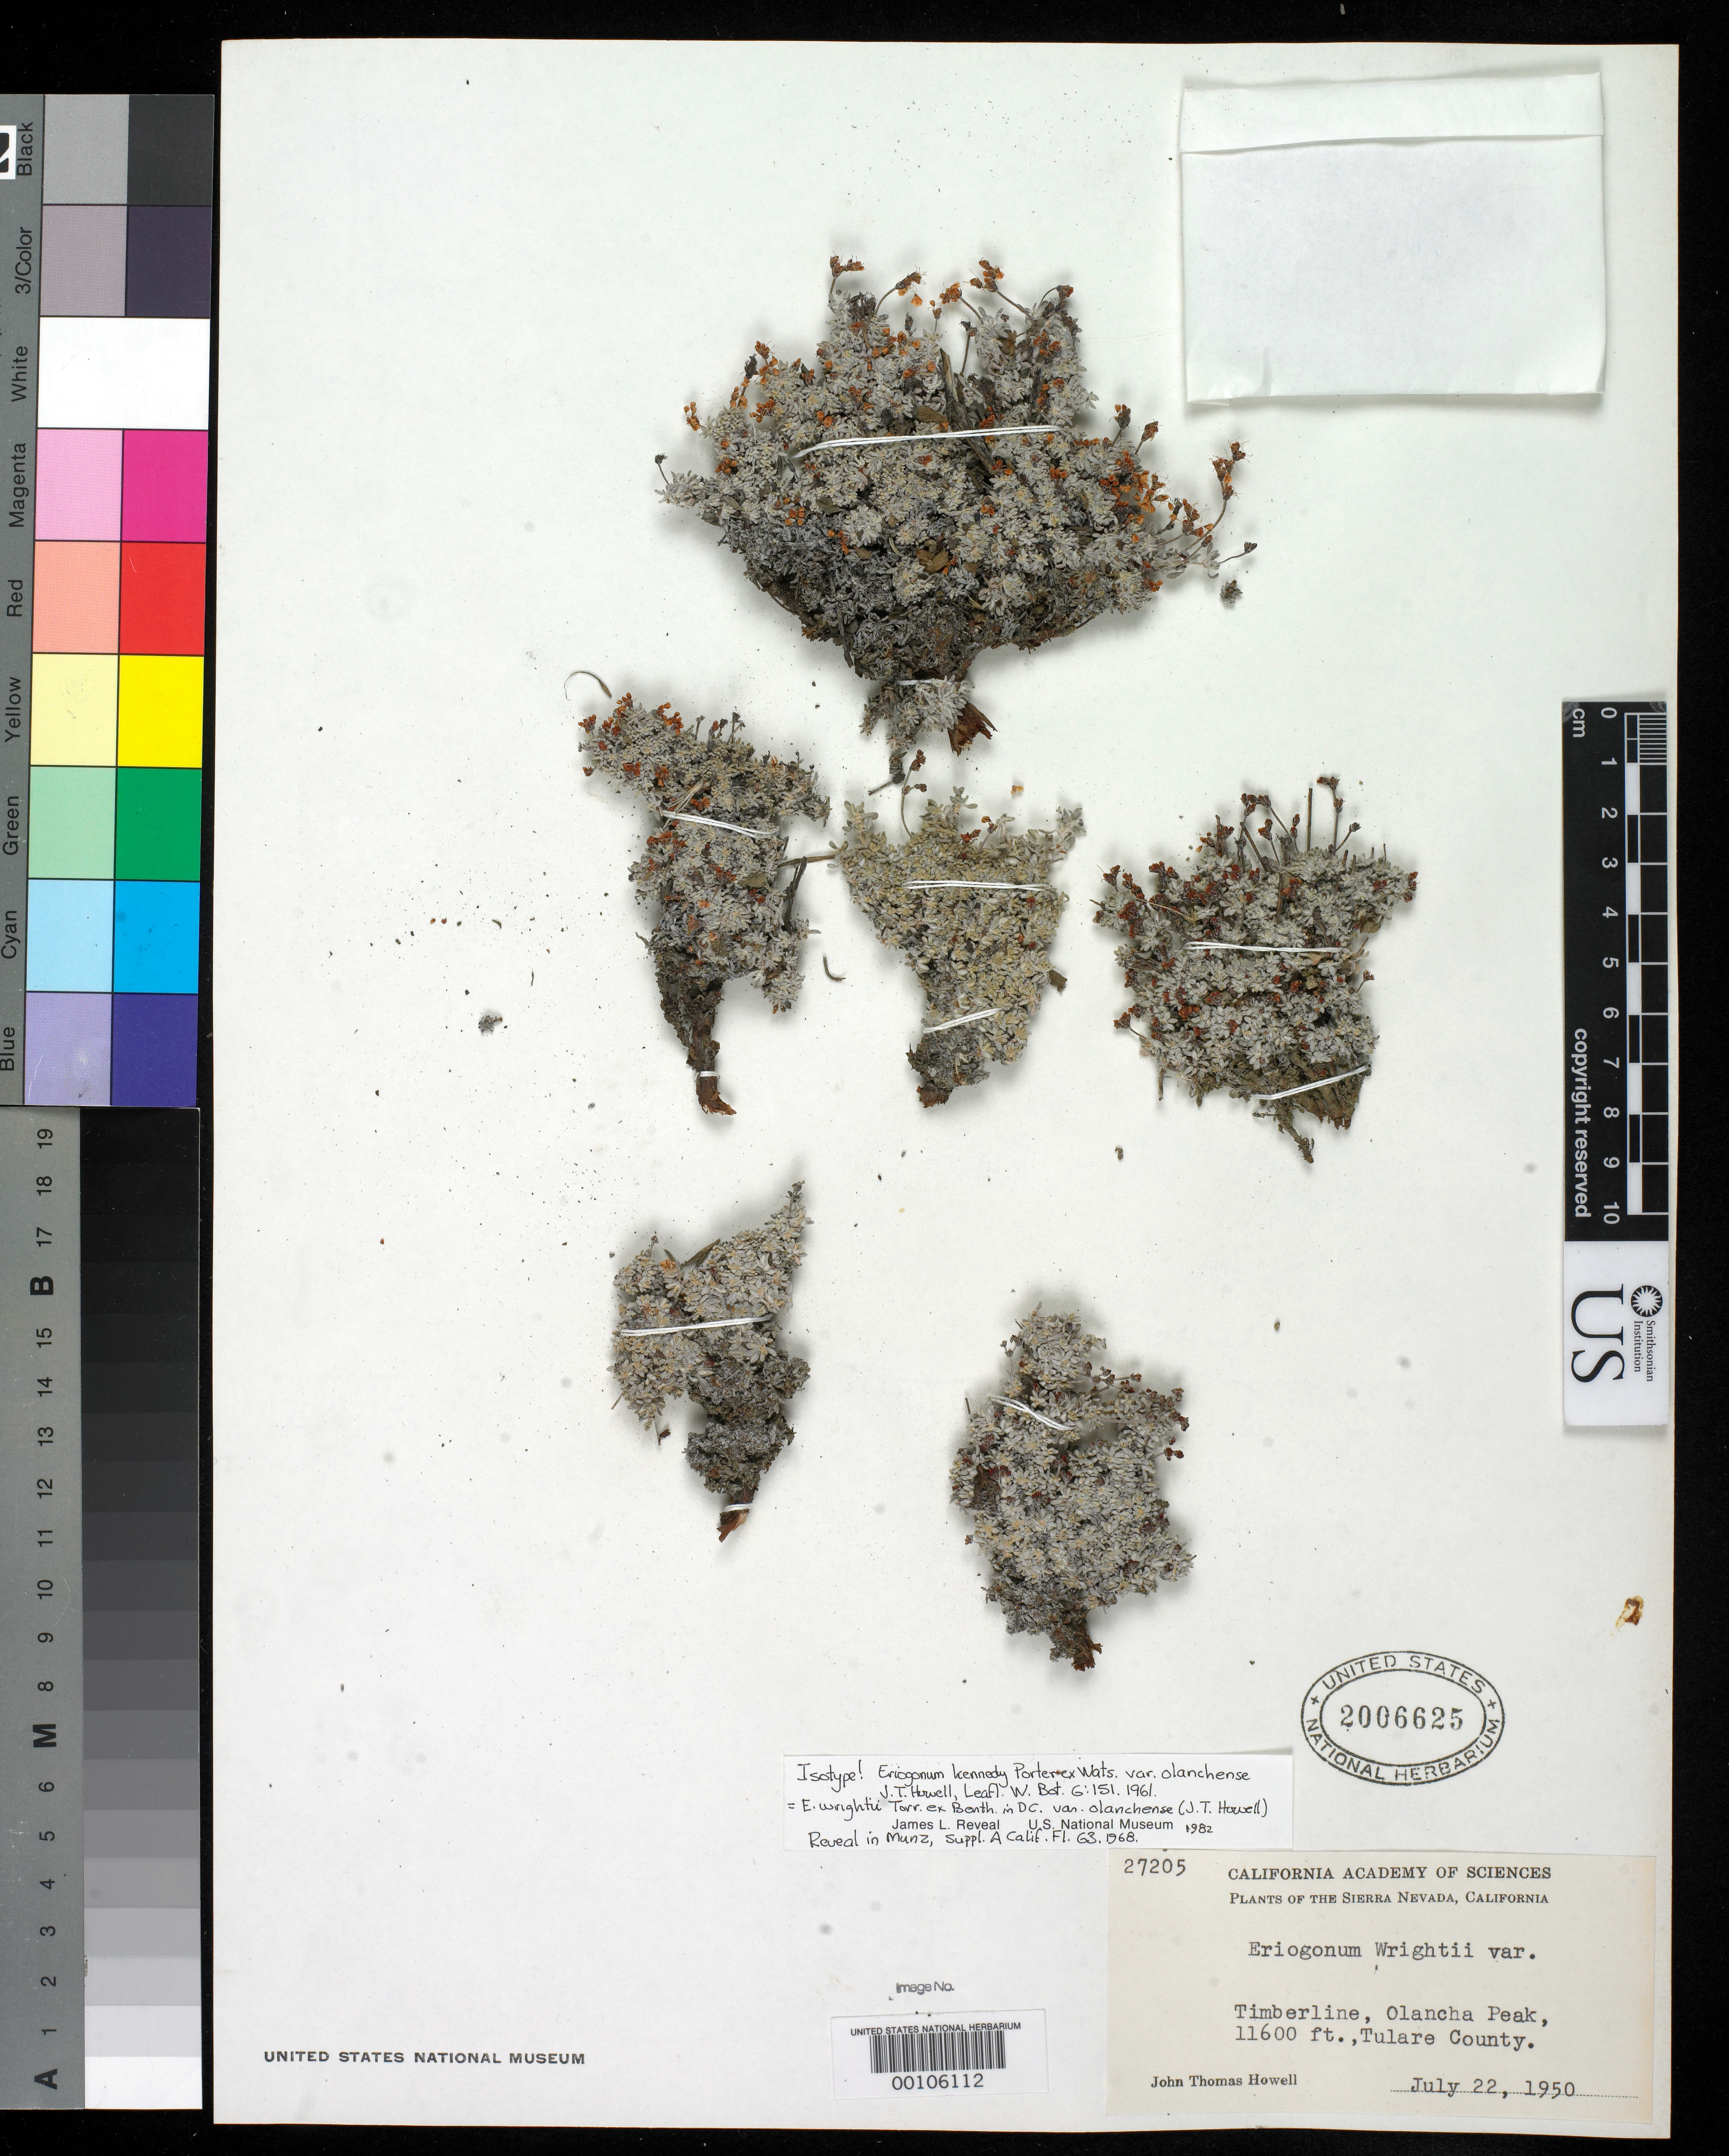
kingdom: Plantae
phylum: Tracheophyta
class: Magnoliopsida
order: Caryophyllales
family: Polygonaceae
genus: Eriogonum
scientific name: Eriogonum kennedyi var. olanchense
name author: J.T. Howell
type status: Isotype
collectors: J. T. Howell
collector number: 27205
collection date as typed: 22 Jul 1950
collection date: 1950-07-22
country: United States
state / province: California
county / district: Tulare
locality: Olancha Peak; alt. 11600 ft.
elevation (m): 3536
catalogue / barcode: US 2006625